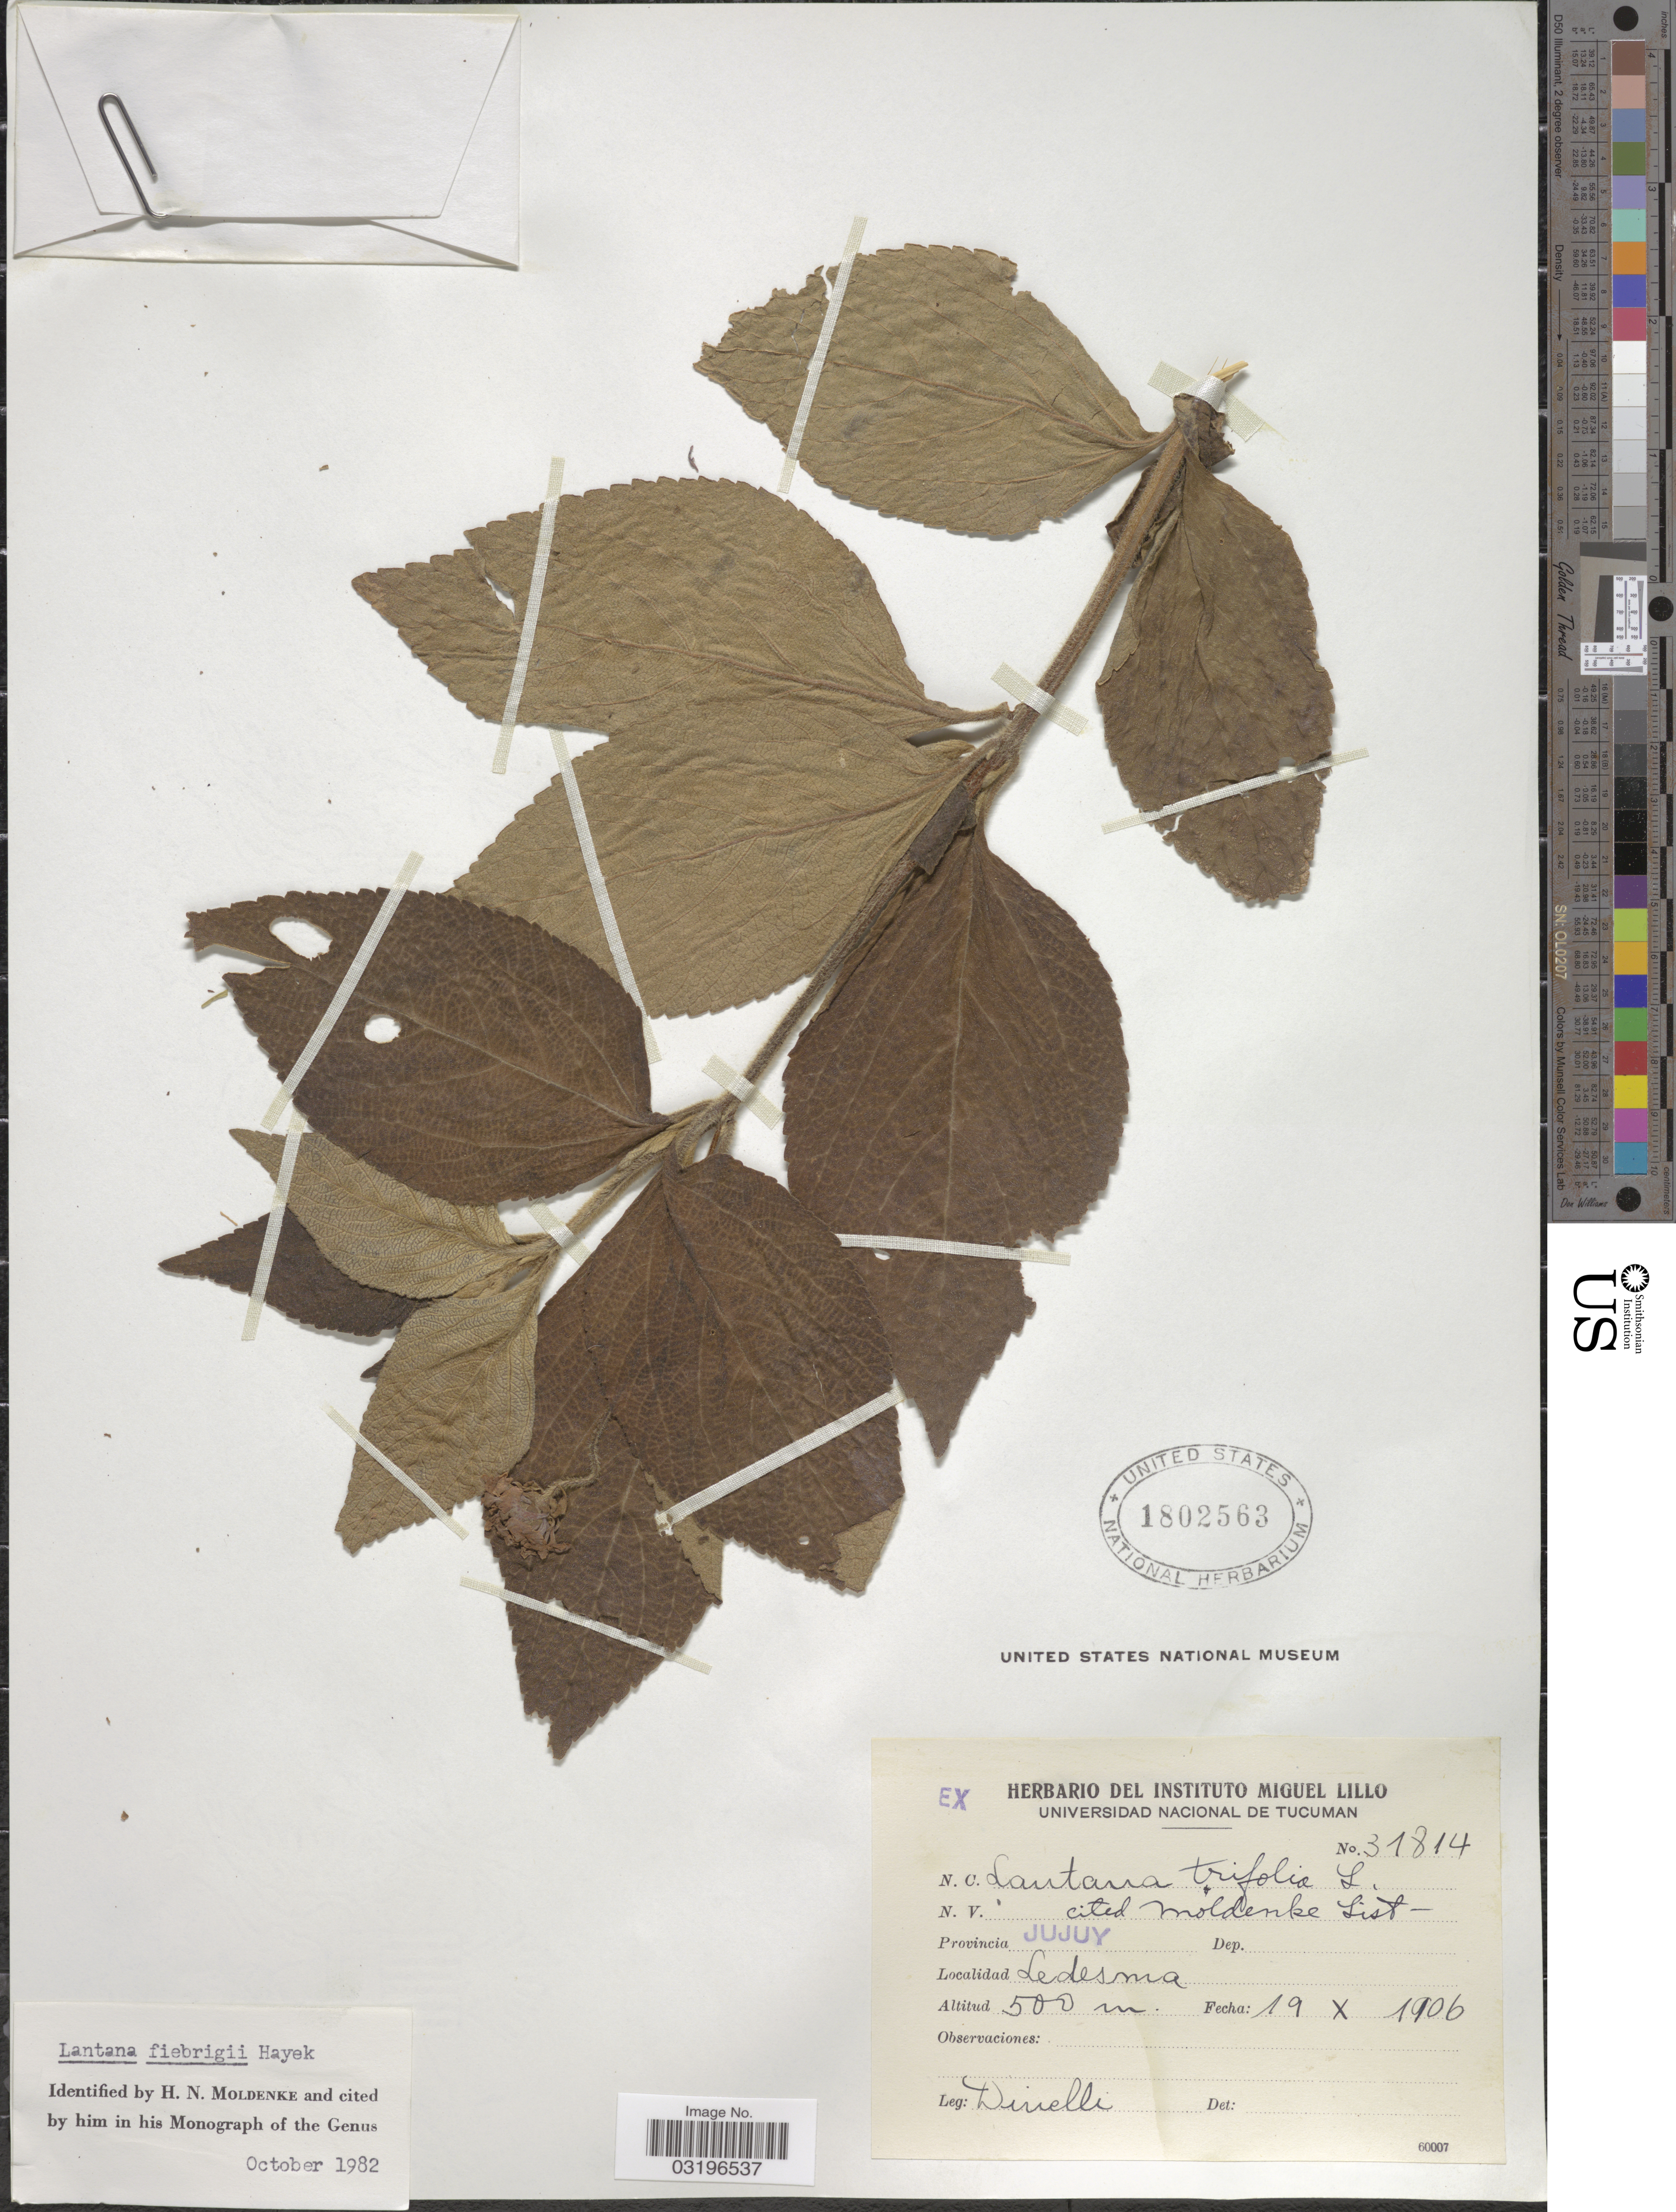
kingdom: Plantae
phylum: Tracheophyta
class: Magnoliopsida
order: Lamiales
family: Verbenaceae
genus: Lantana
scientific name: Lantana fiebrigii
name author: Hayek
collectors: Dinelli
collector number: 31814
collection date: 1906-10-19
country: Argentina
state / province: Jujuy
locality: Ledesma.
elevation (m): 500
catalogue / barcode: US 1802563